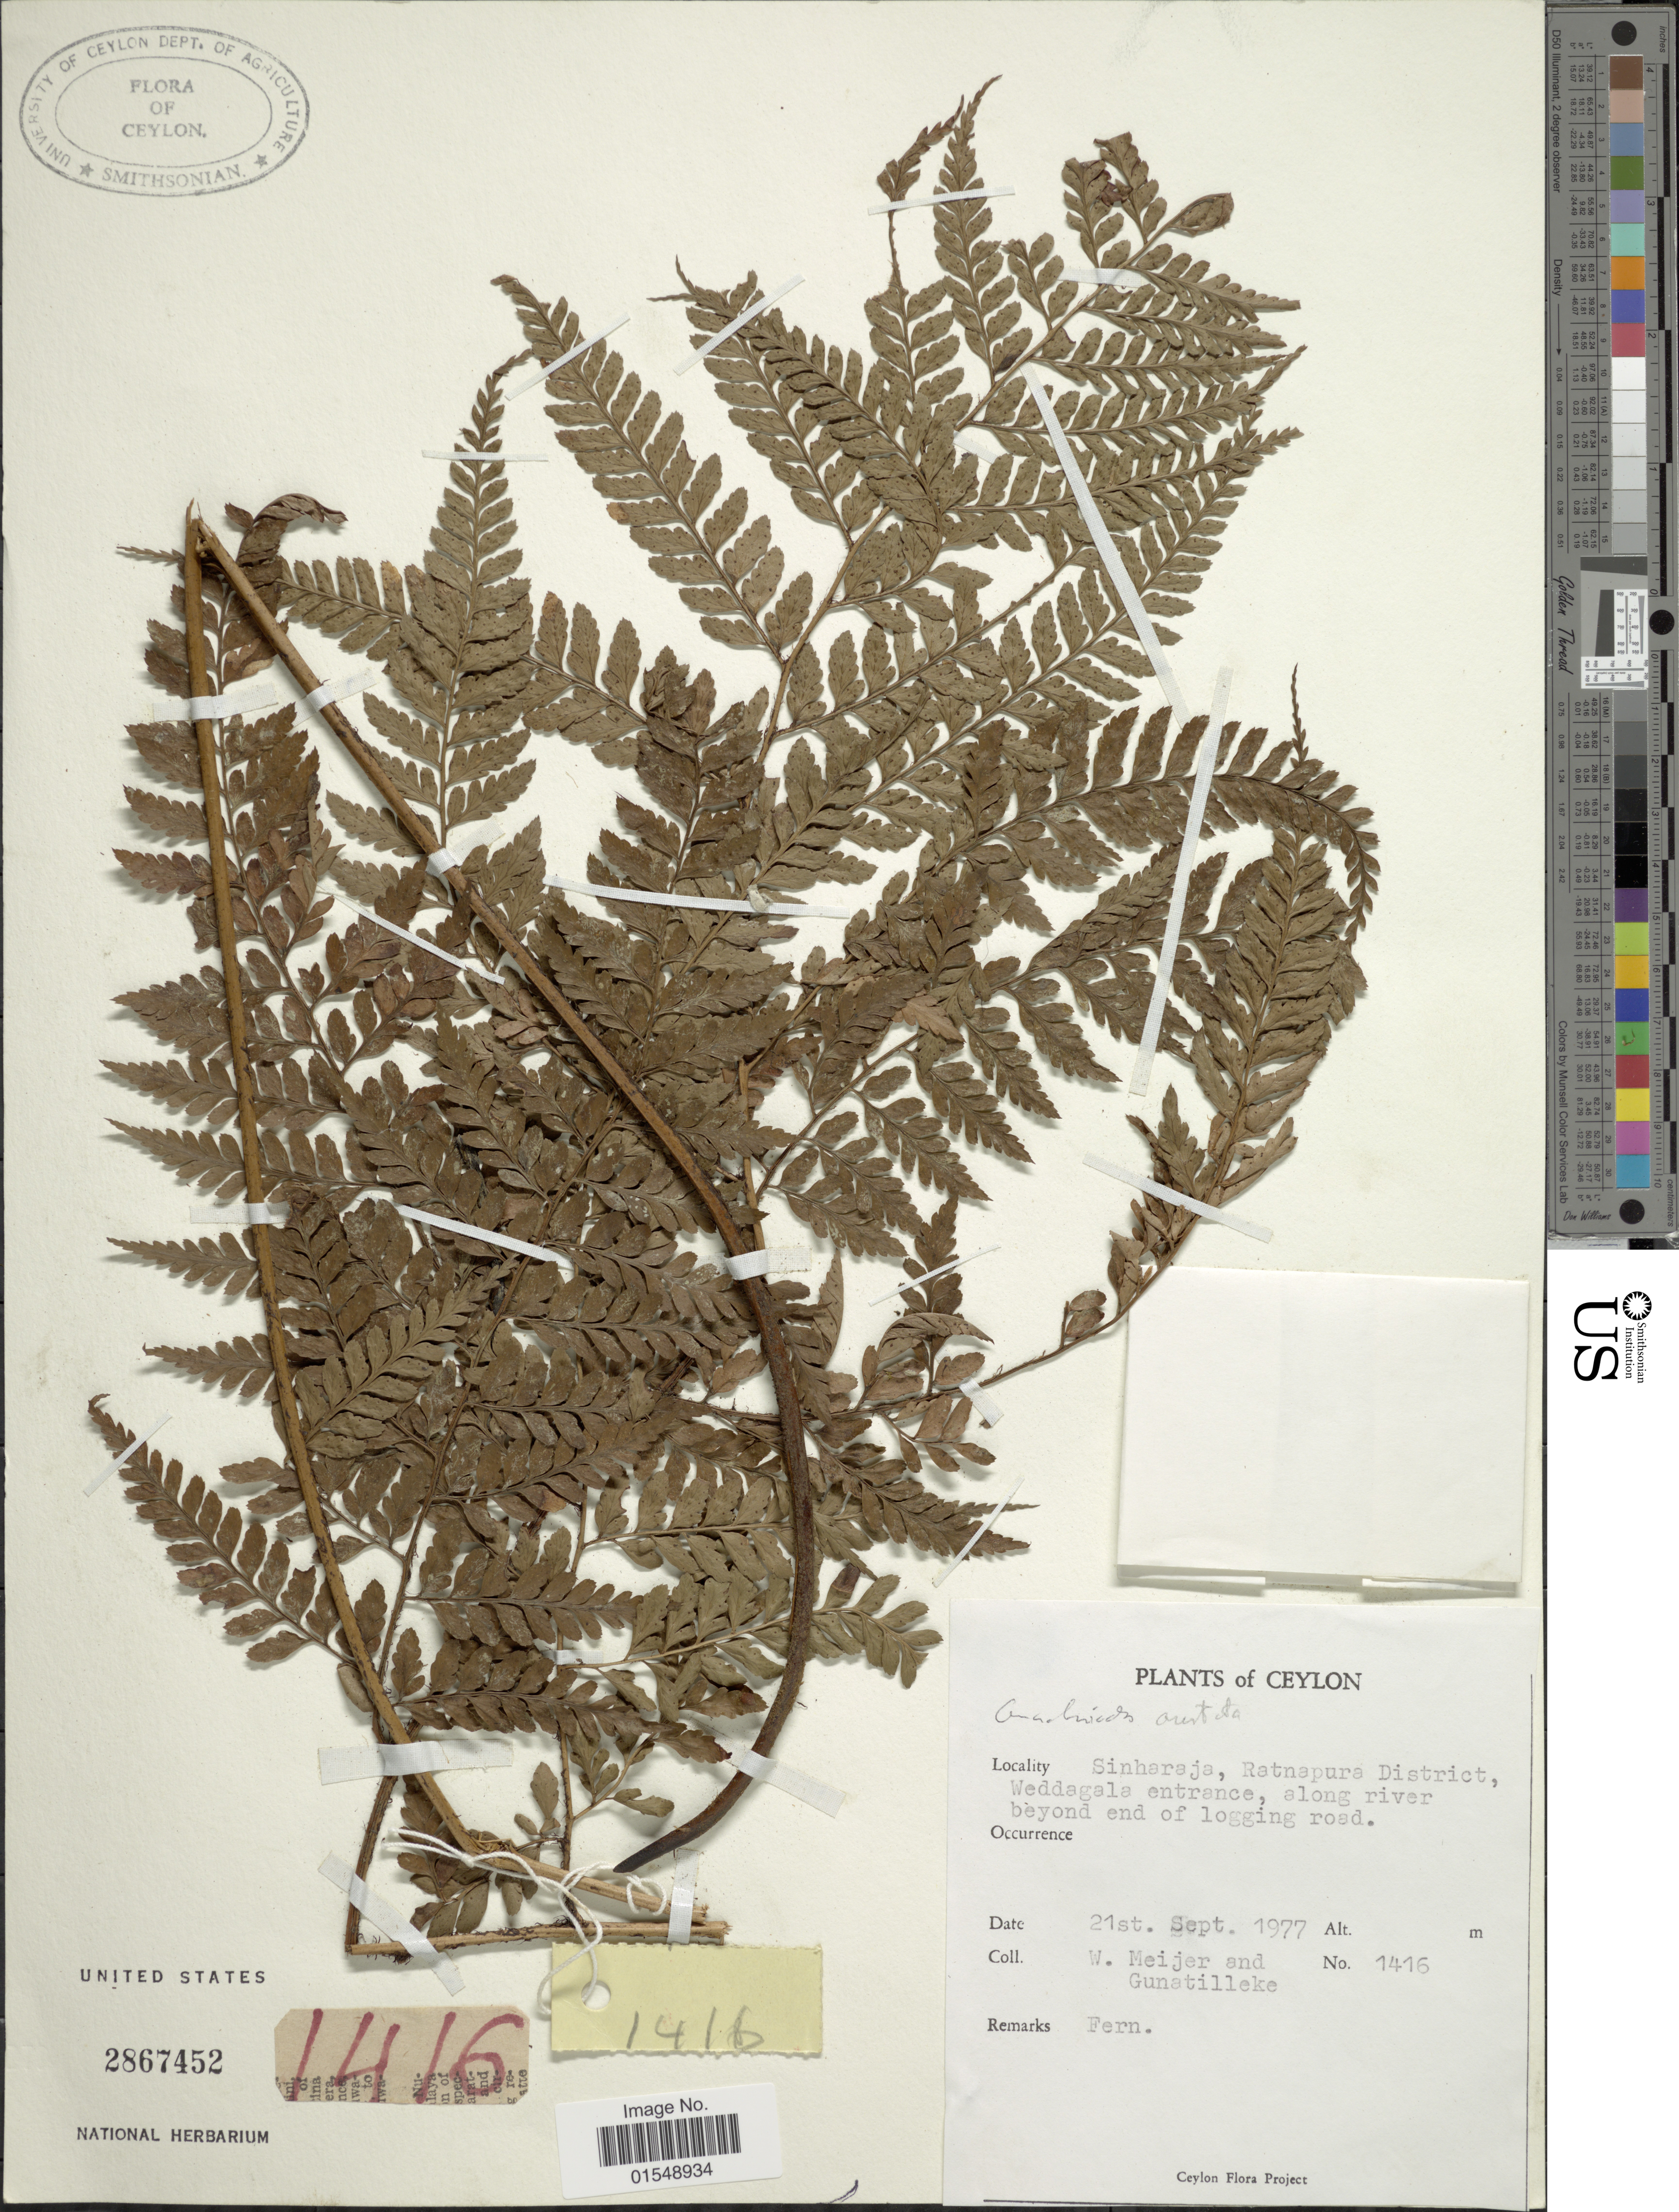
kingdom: Plantae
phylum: Tracheophyta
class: Polypodiopsida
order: Polypodiales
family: Dryopteridaceae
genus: Arachniodes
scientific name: Arachniodes aristata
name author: (G. Forst.) Tindale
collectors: W. Meijer & -- Gunatilleke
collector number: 1416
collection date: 1977-09-21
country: Sri Lanka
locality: Ceylon, Sinharaja, Ratnapura District, Weddagala entrance, along river beyond end of logging road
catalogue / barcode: US 2867452